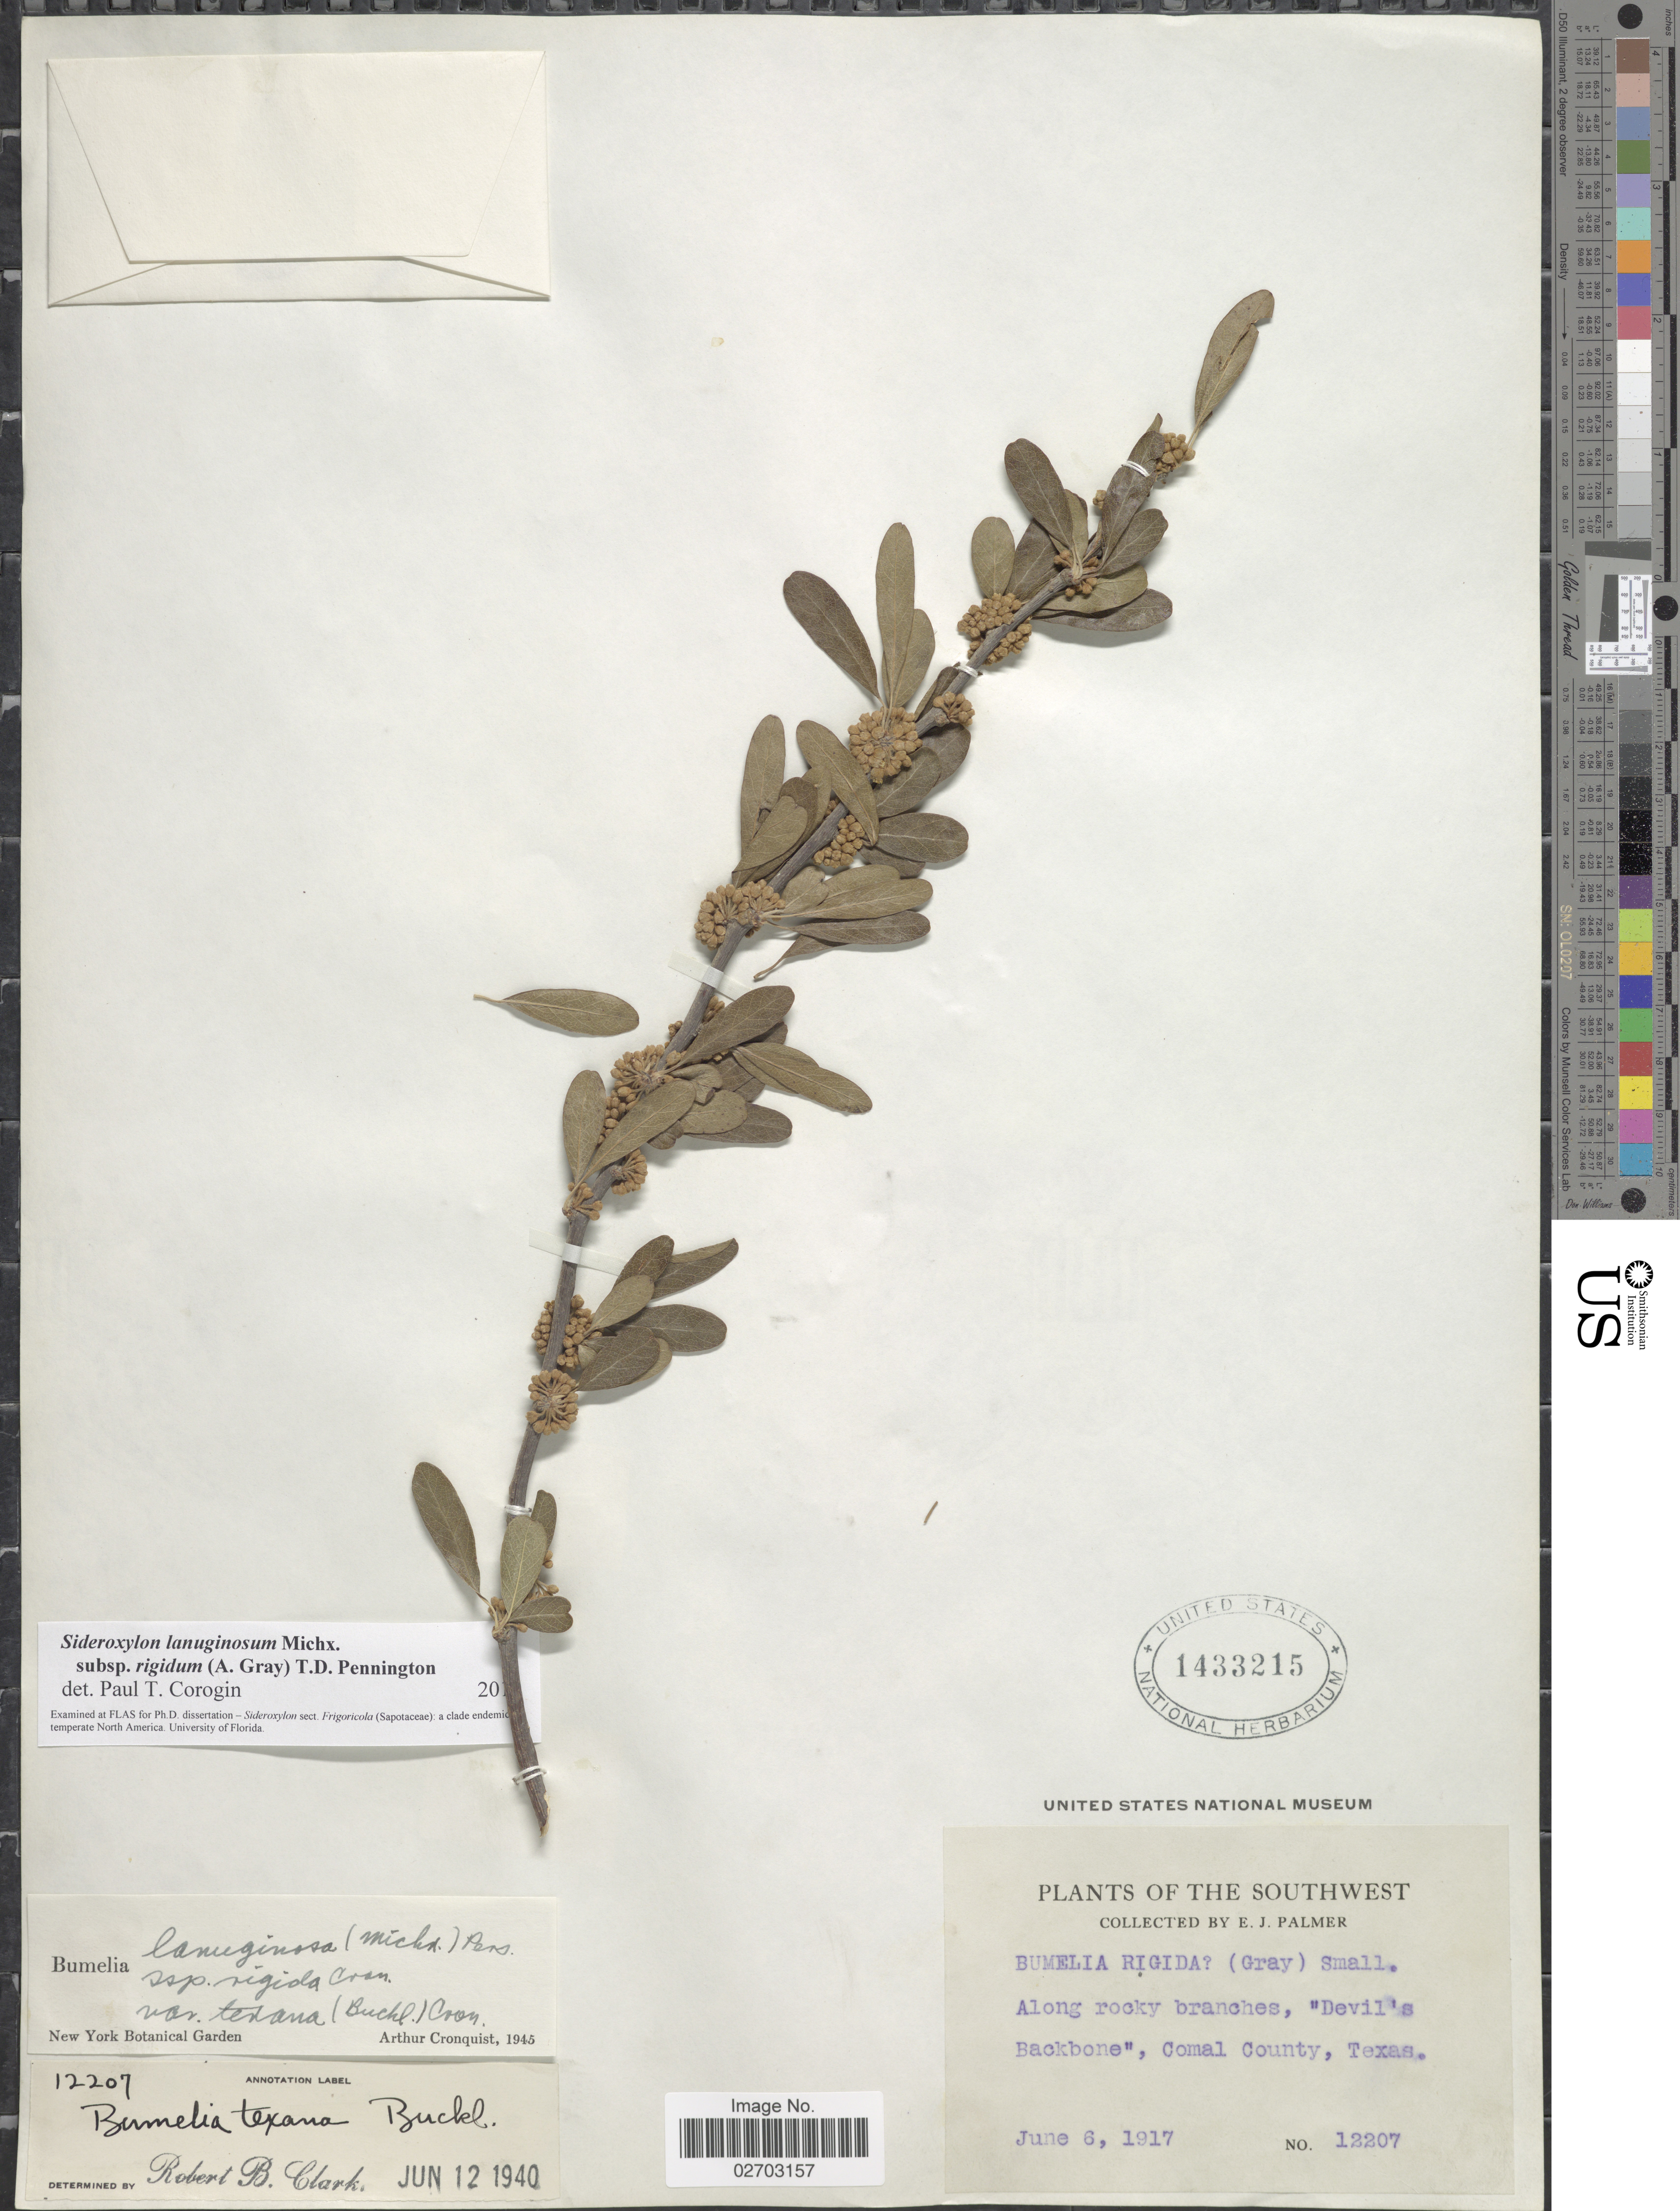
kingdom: Plantae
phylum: Tracheophyta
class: Magnoliopsida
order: Ericales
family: Sapotaceae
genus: Sideroxylon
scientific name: Sideroxylon lanuginosum subsp. rigidum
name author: (A. Gray) T.D. Penn.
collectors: E. J. Palmer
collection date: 1917-06-06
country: United States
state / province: Texas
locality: Southwest, along rocky branches, "Devil's Backbone", Comal County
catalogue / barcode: US 1433215